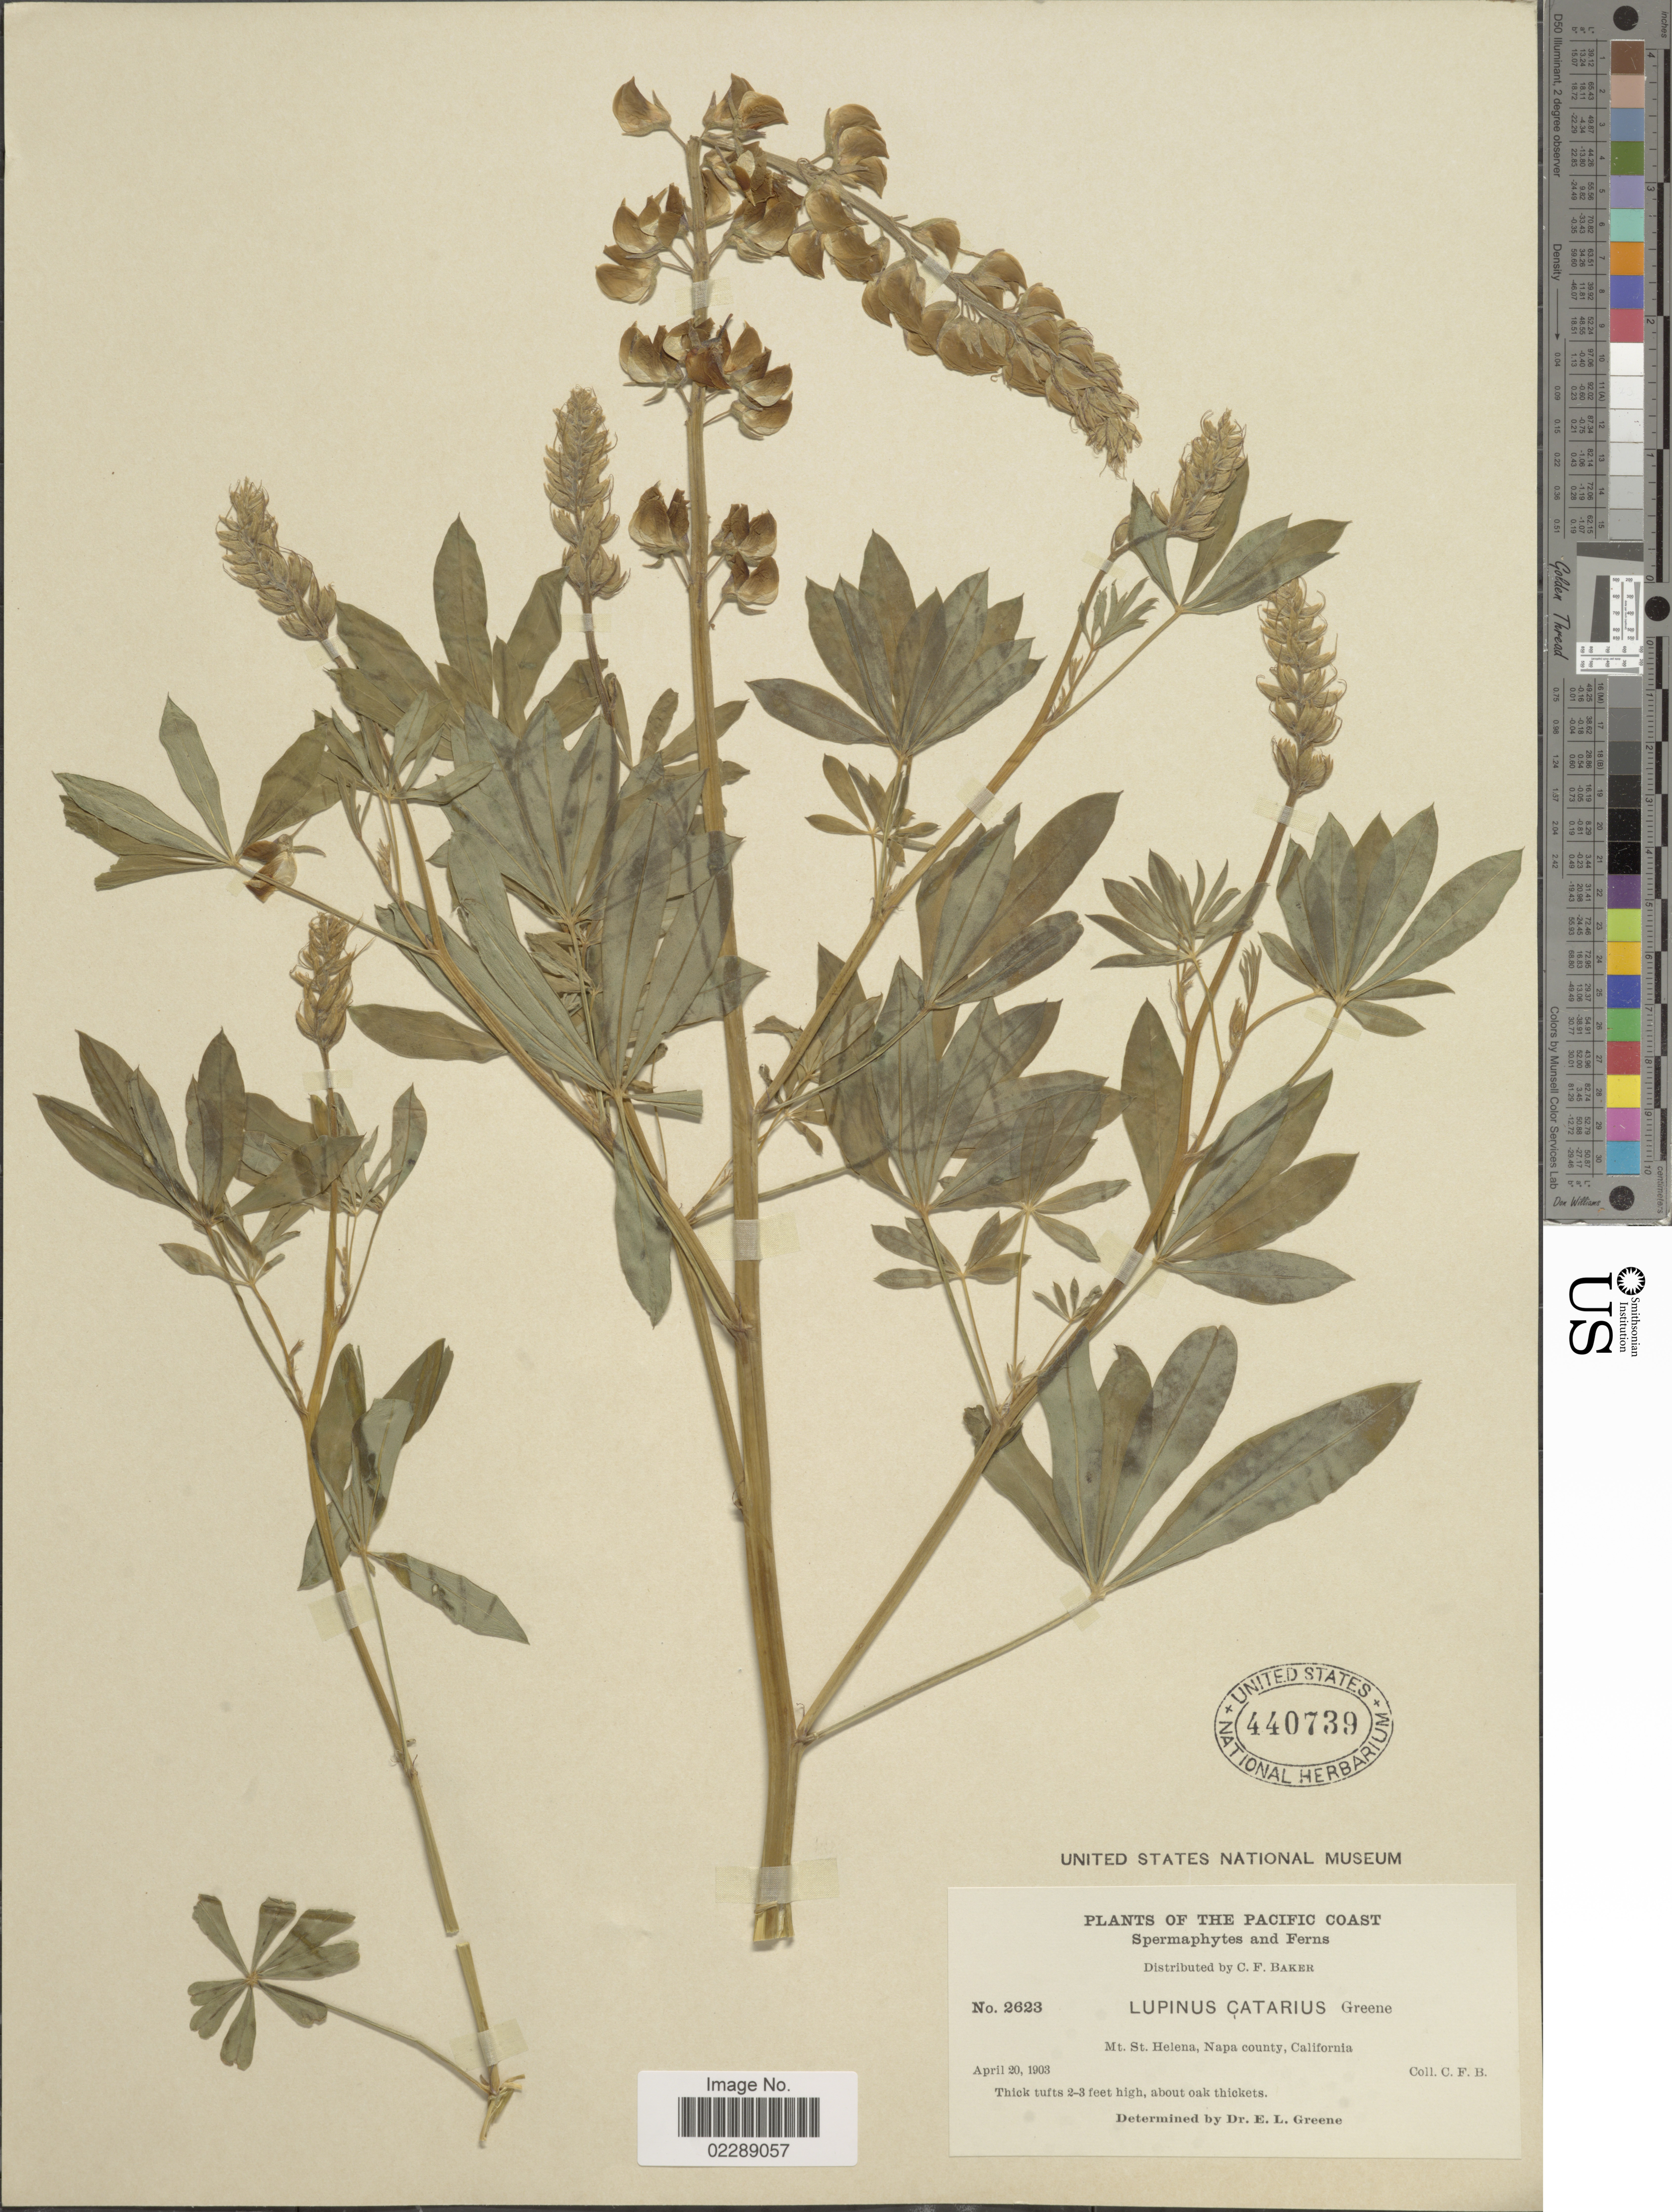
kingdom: Plantae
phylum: Tracheophyta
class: Magnoliopsida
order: Fabales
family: Fabaceae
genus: Lupinus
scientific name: Lupinus latifolius subsp. latifolius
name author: Lindl. ex J. Agardh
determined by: Dunn, D. B.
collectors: C. F. Baker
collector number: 2623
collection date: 1903-04-20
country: United States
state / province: California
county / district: Napa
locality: The Pacific Coast, Mt. St. Helena, Napa County, California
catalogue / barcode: US 440739